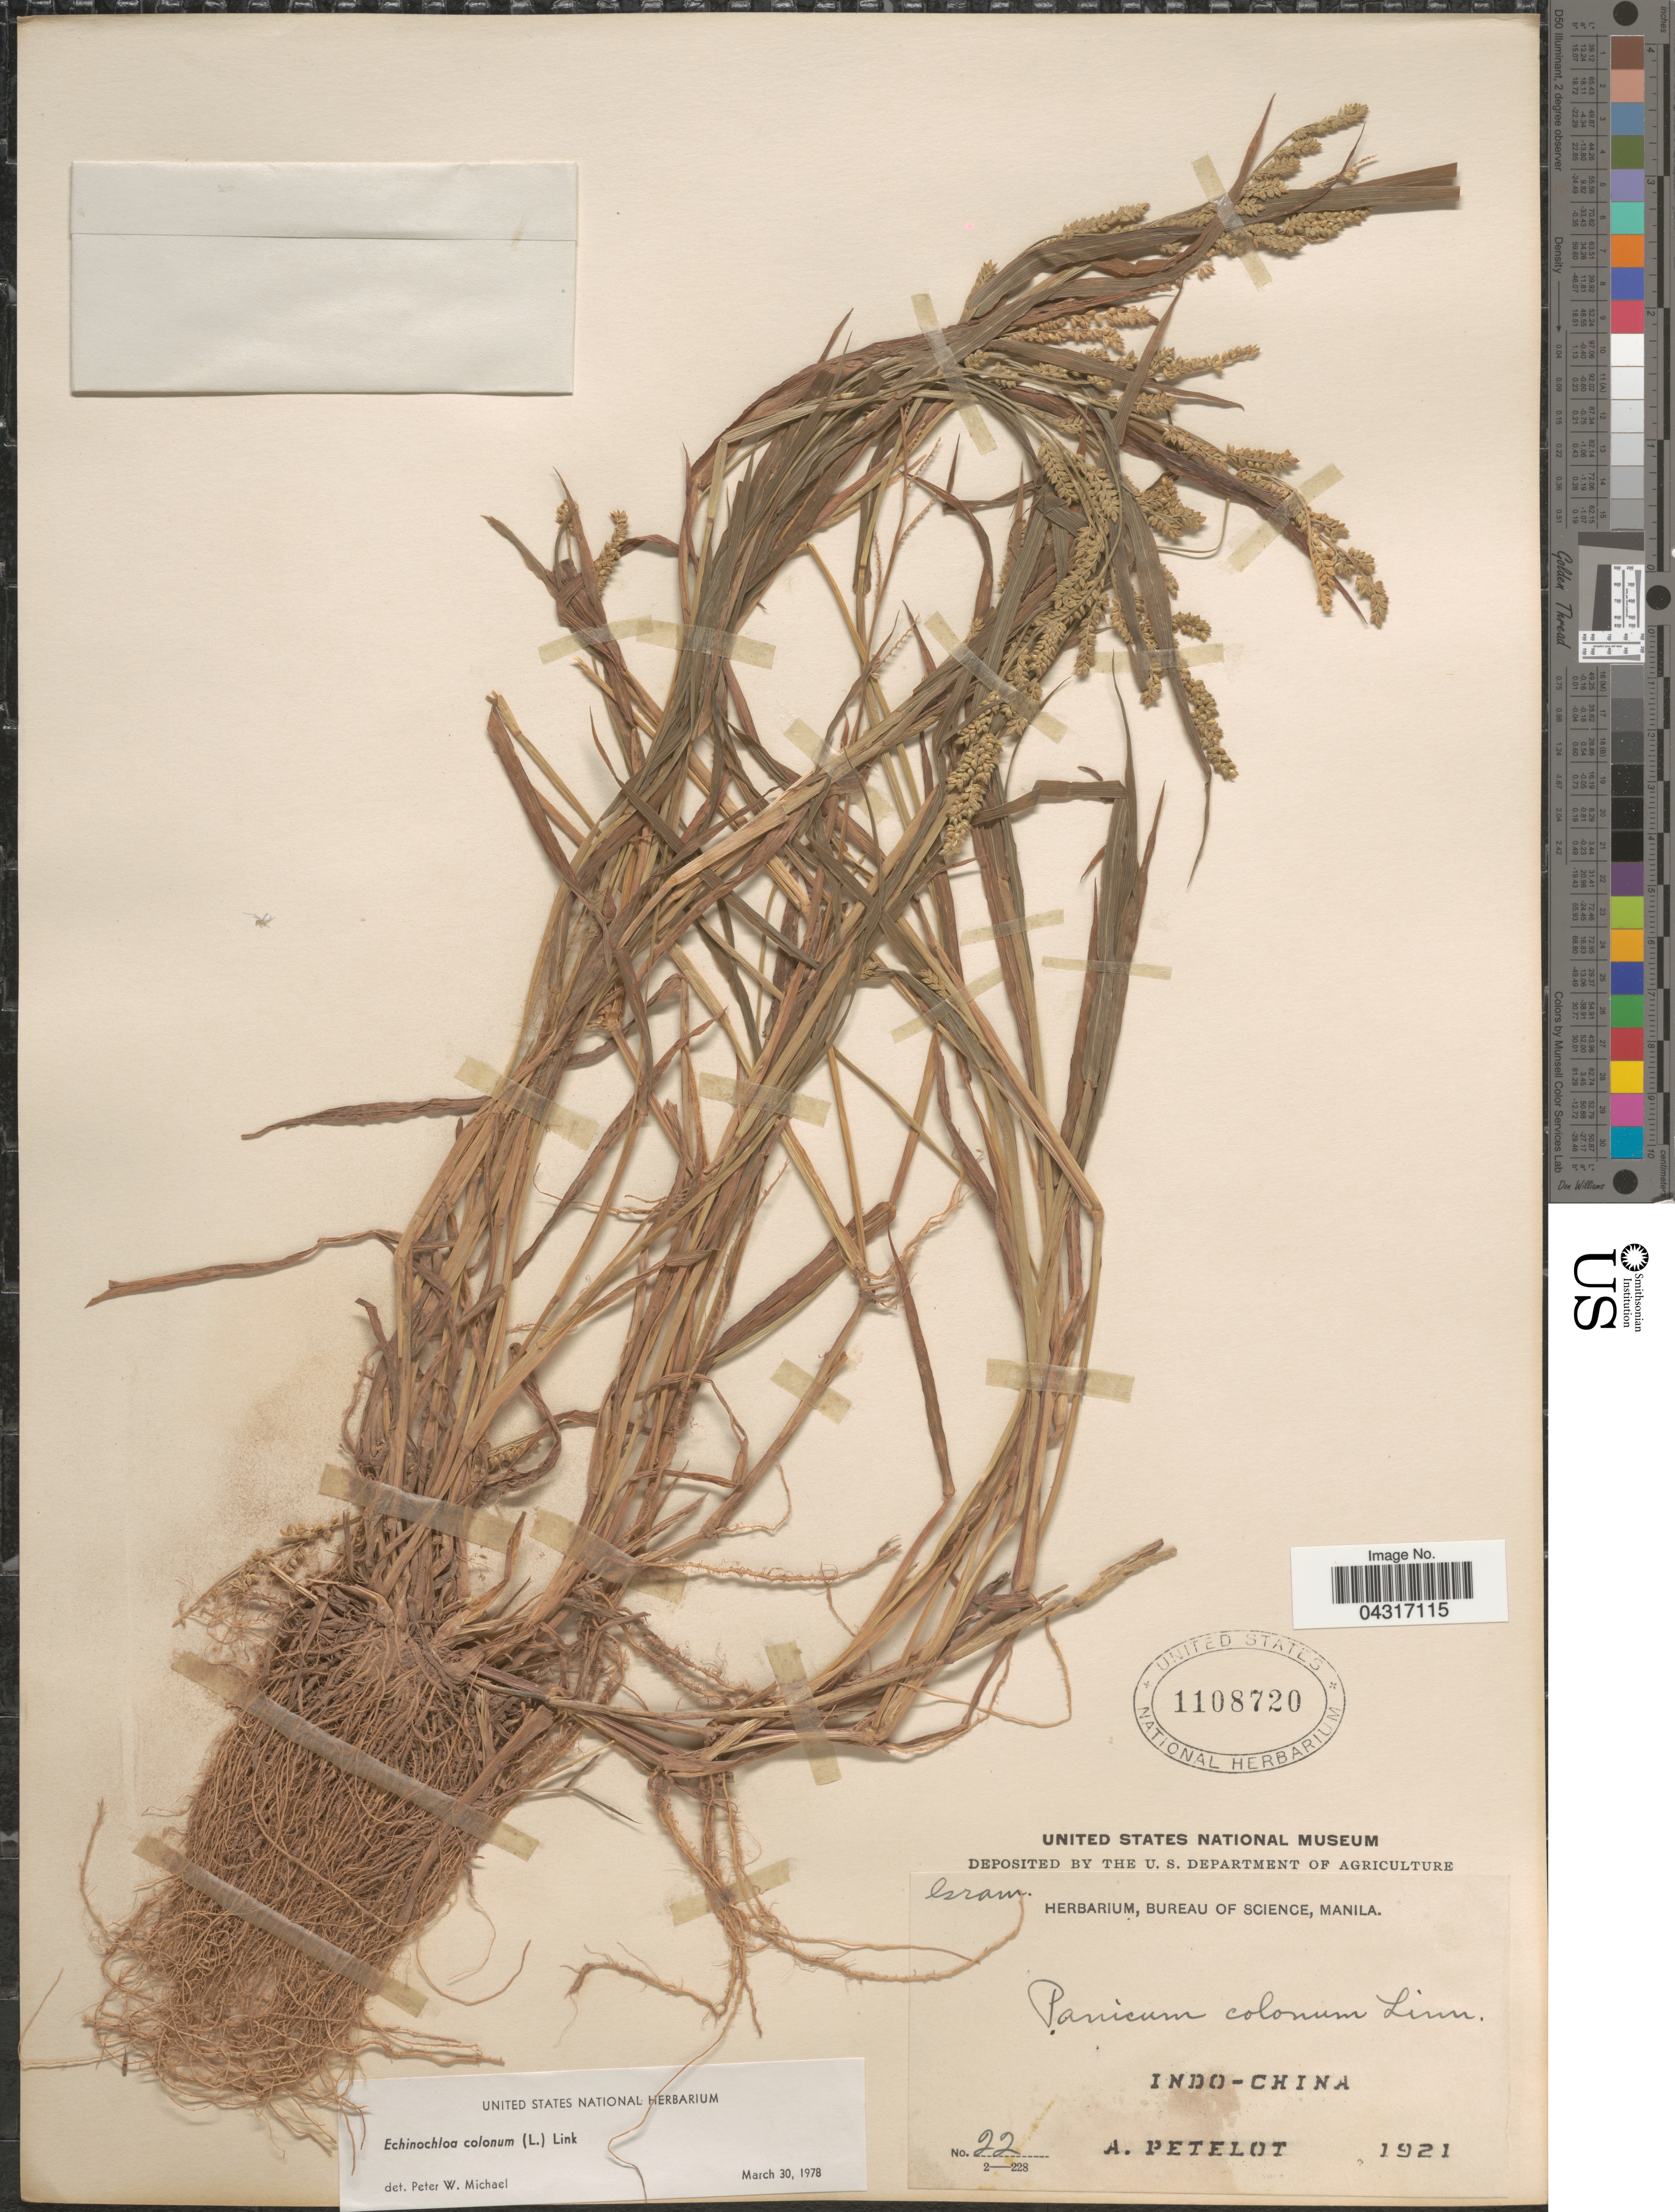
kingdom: Plantae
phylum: Tracheophyta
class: Liliopsida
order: Poales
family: Poaceae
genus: Echinochloa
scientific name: Echinochloa colona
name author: (L.) Link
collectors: A. Petelot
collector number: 22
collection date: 1921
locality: Indo-China.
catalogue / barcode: US 1108720